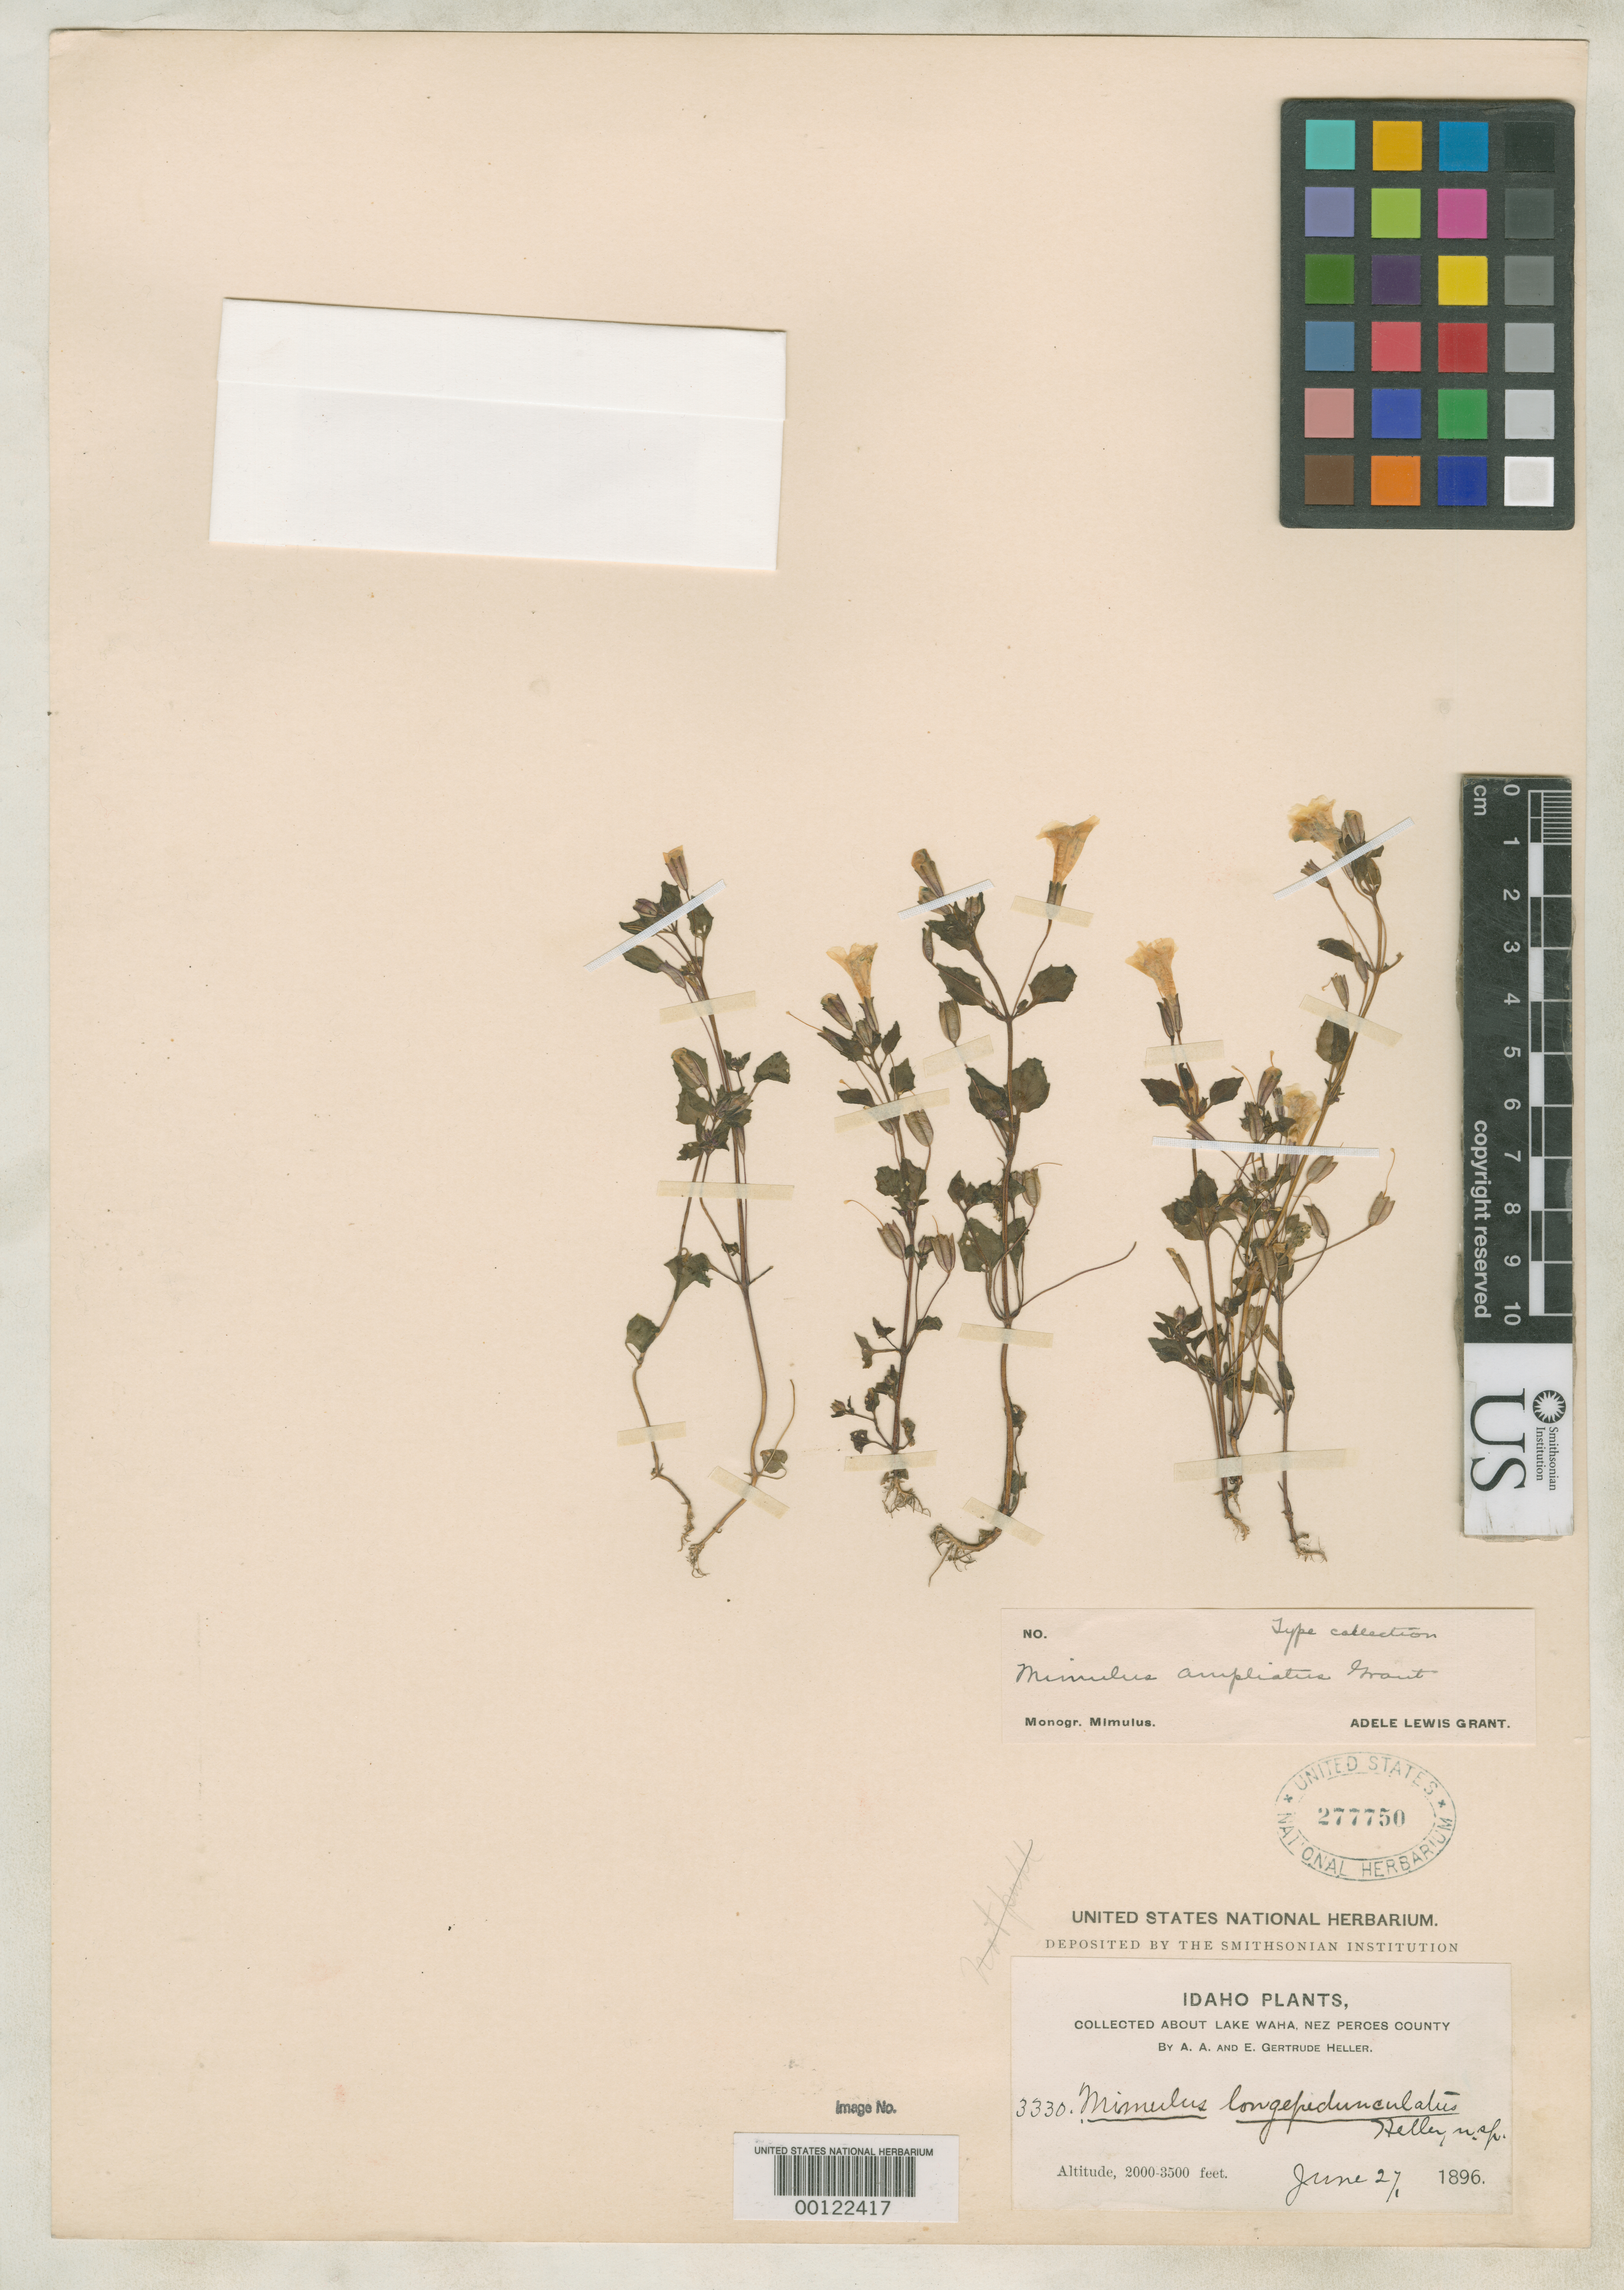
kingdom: Plantae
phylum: Tracheophyta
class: Magnoliopsida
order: Lamiales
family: Phrymaceae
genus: Mimulus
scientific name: Mimulus ampliatus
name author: A.L. Grant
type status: Isotype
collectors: A. A. Heller & E. G. Heller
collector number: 3330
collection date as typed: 27 Jun 1896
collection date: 1896-06-27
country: United States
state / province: Idaho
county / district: Nez Perce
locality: About Lake Waha.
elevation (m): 186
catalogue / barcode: US 277750